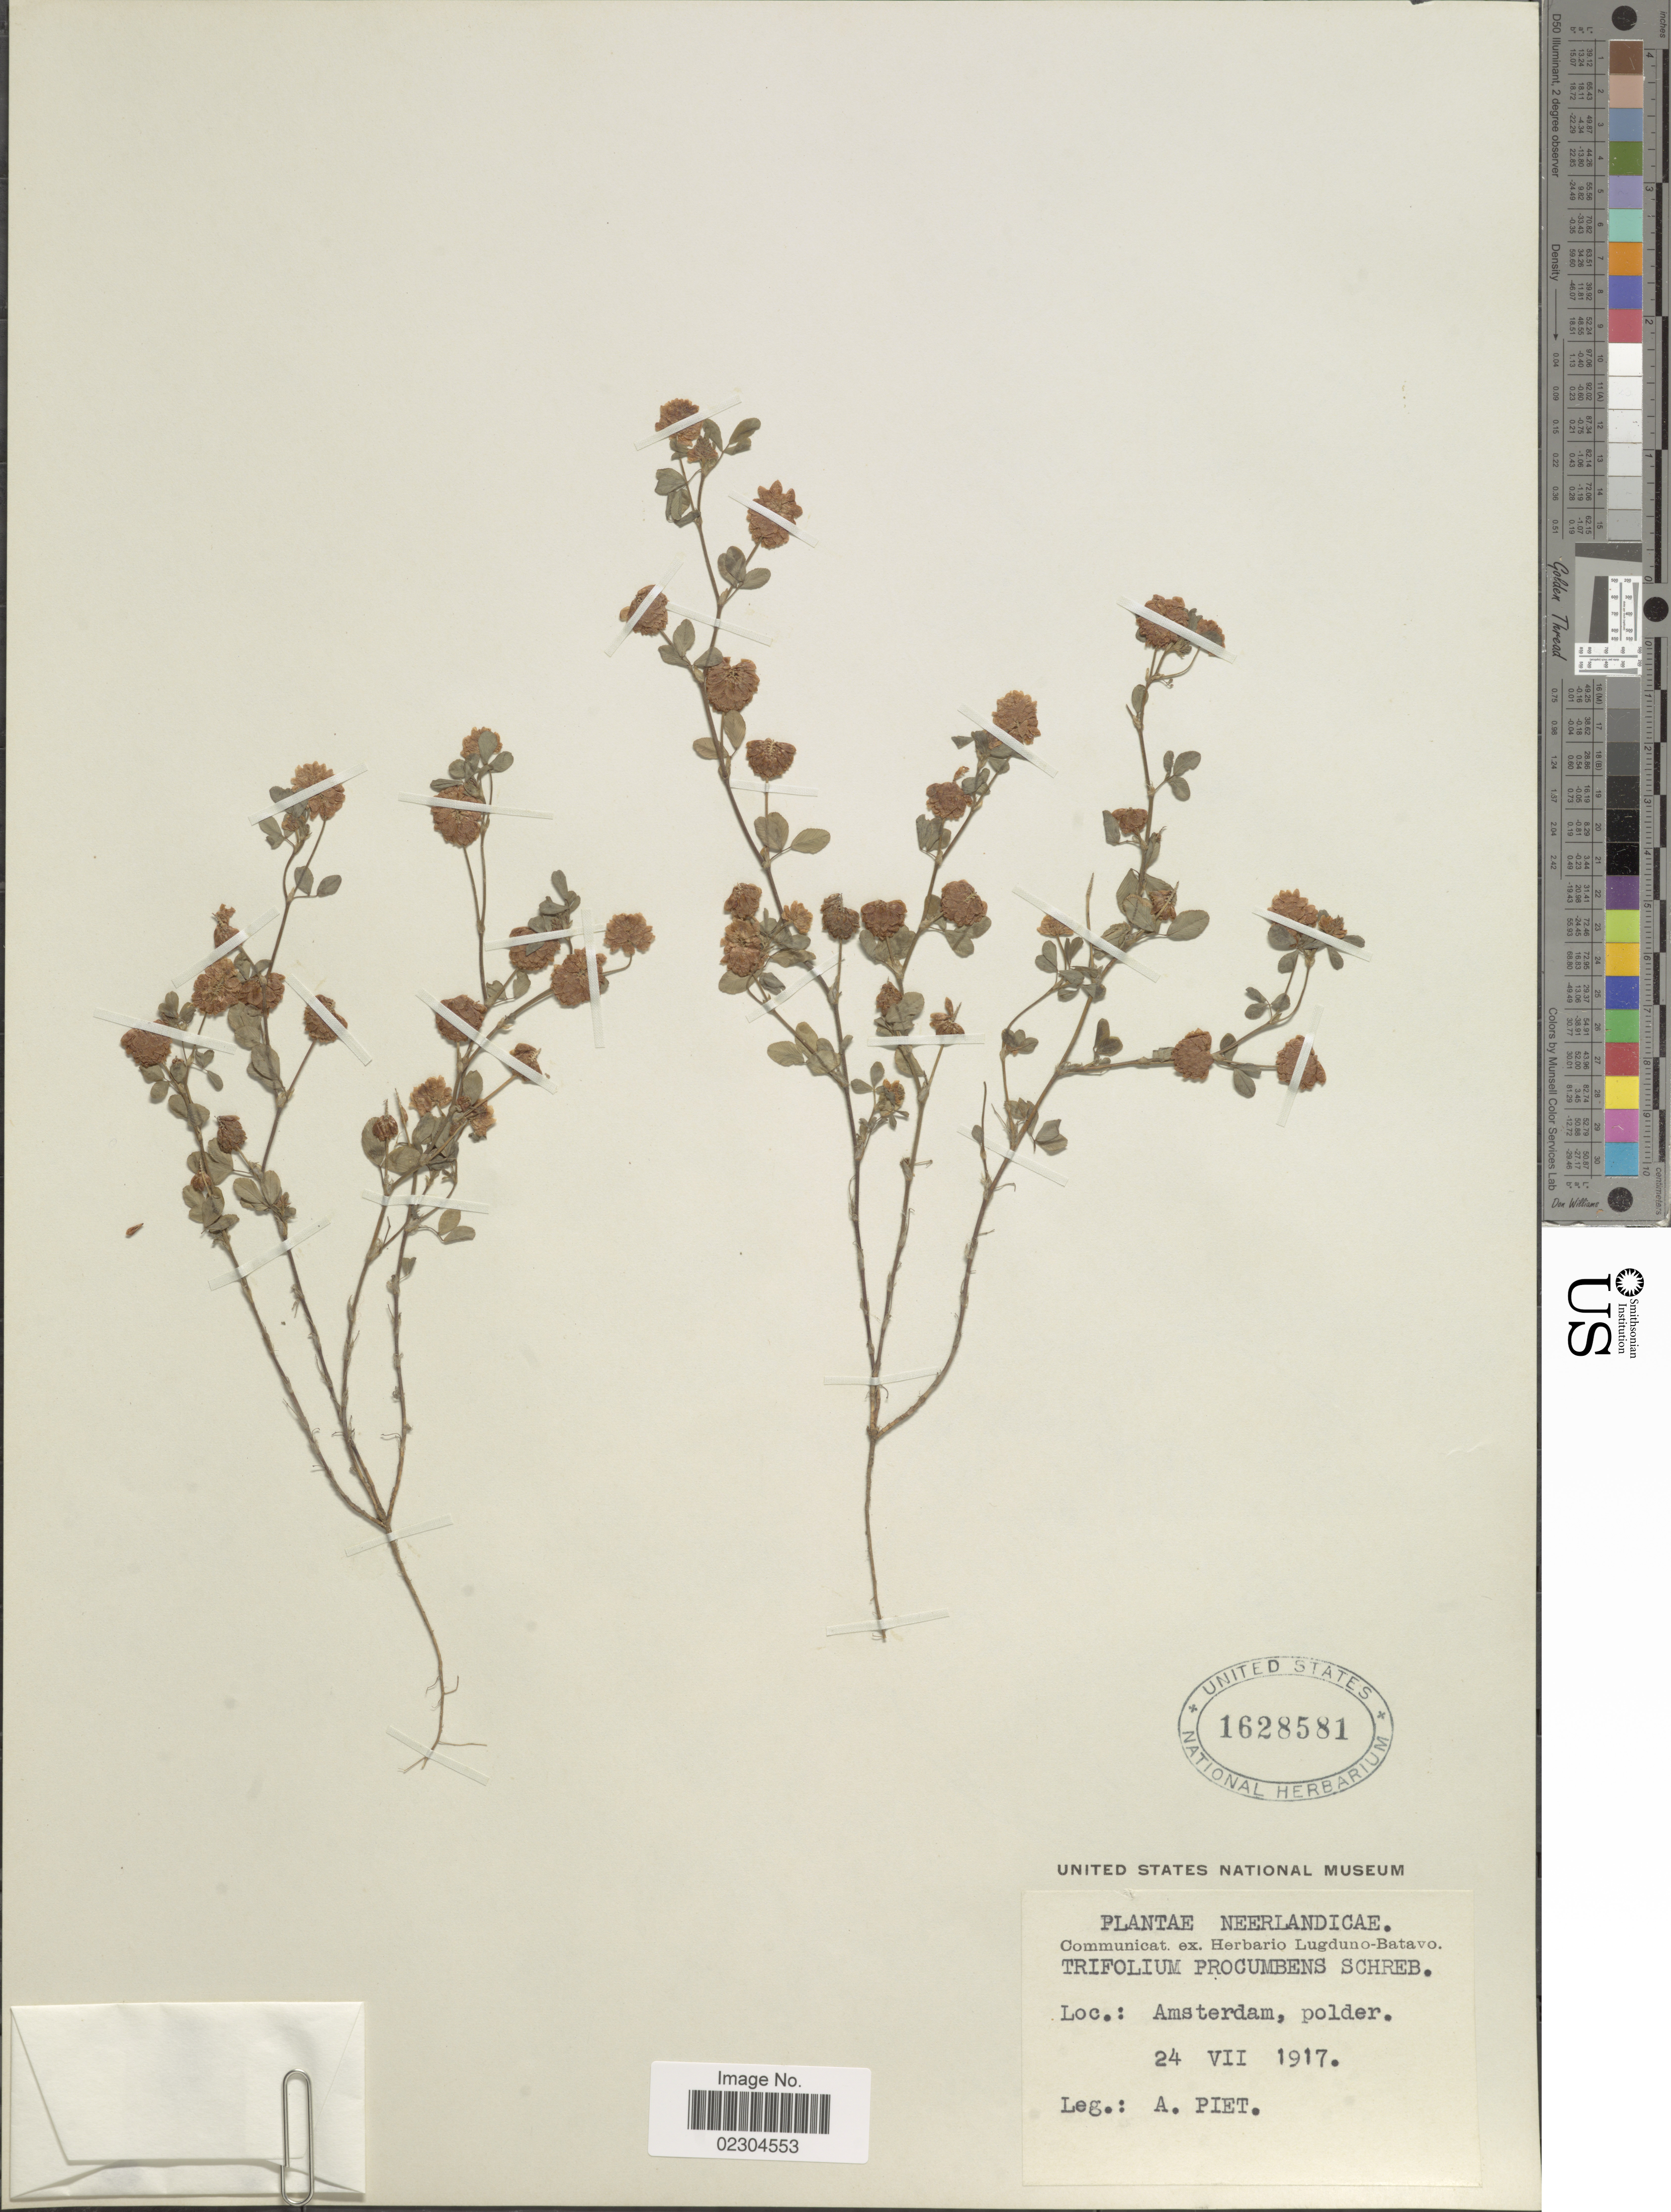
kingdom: Plantae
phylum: Tracheophyta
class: Magnoliopsida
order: Fabales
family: Fabaceae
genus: Trifolium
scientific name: Trifolium procumbens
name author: L.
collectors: A. Piet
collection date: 1917-07-24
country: Netherlands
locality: Neerlandicae, Amsterdam, polder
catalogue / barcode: US 1628581